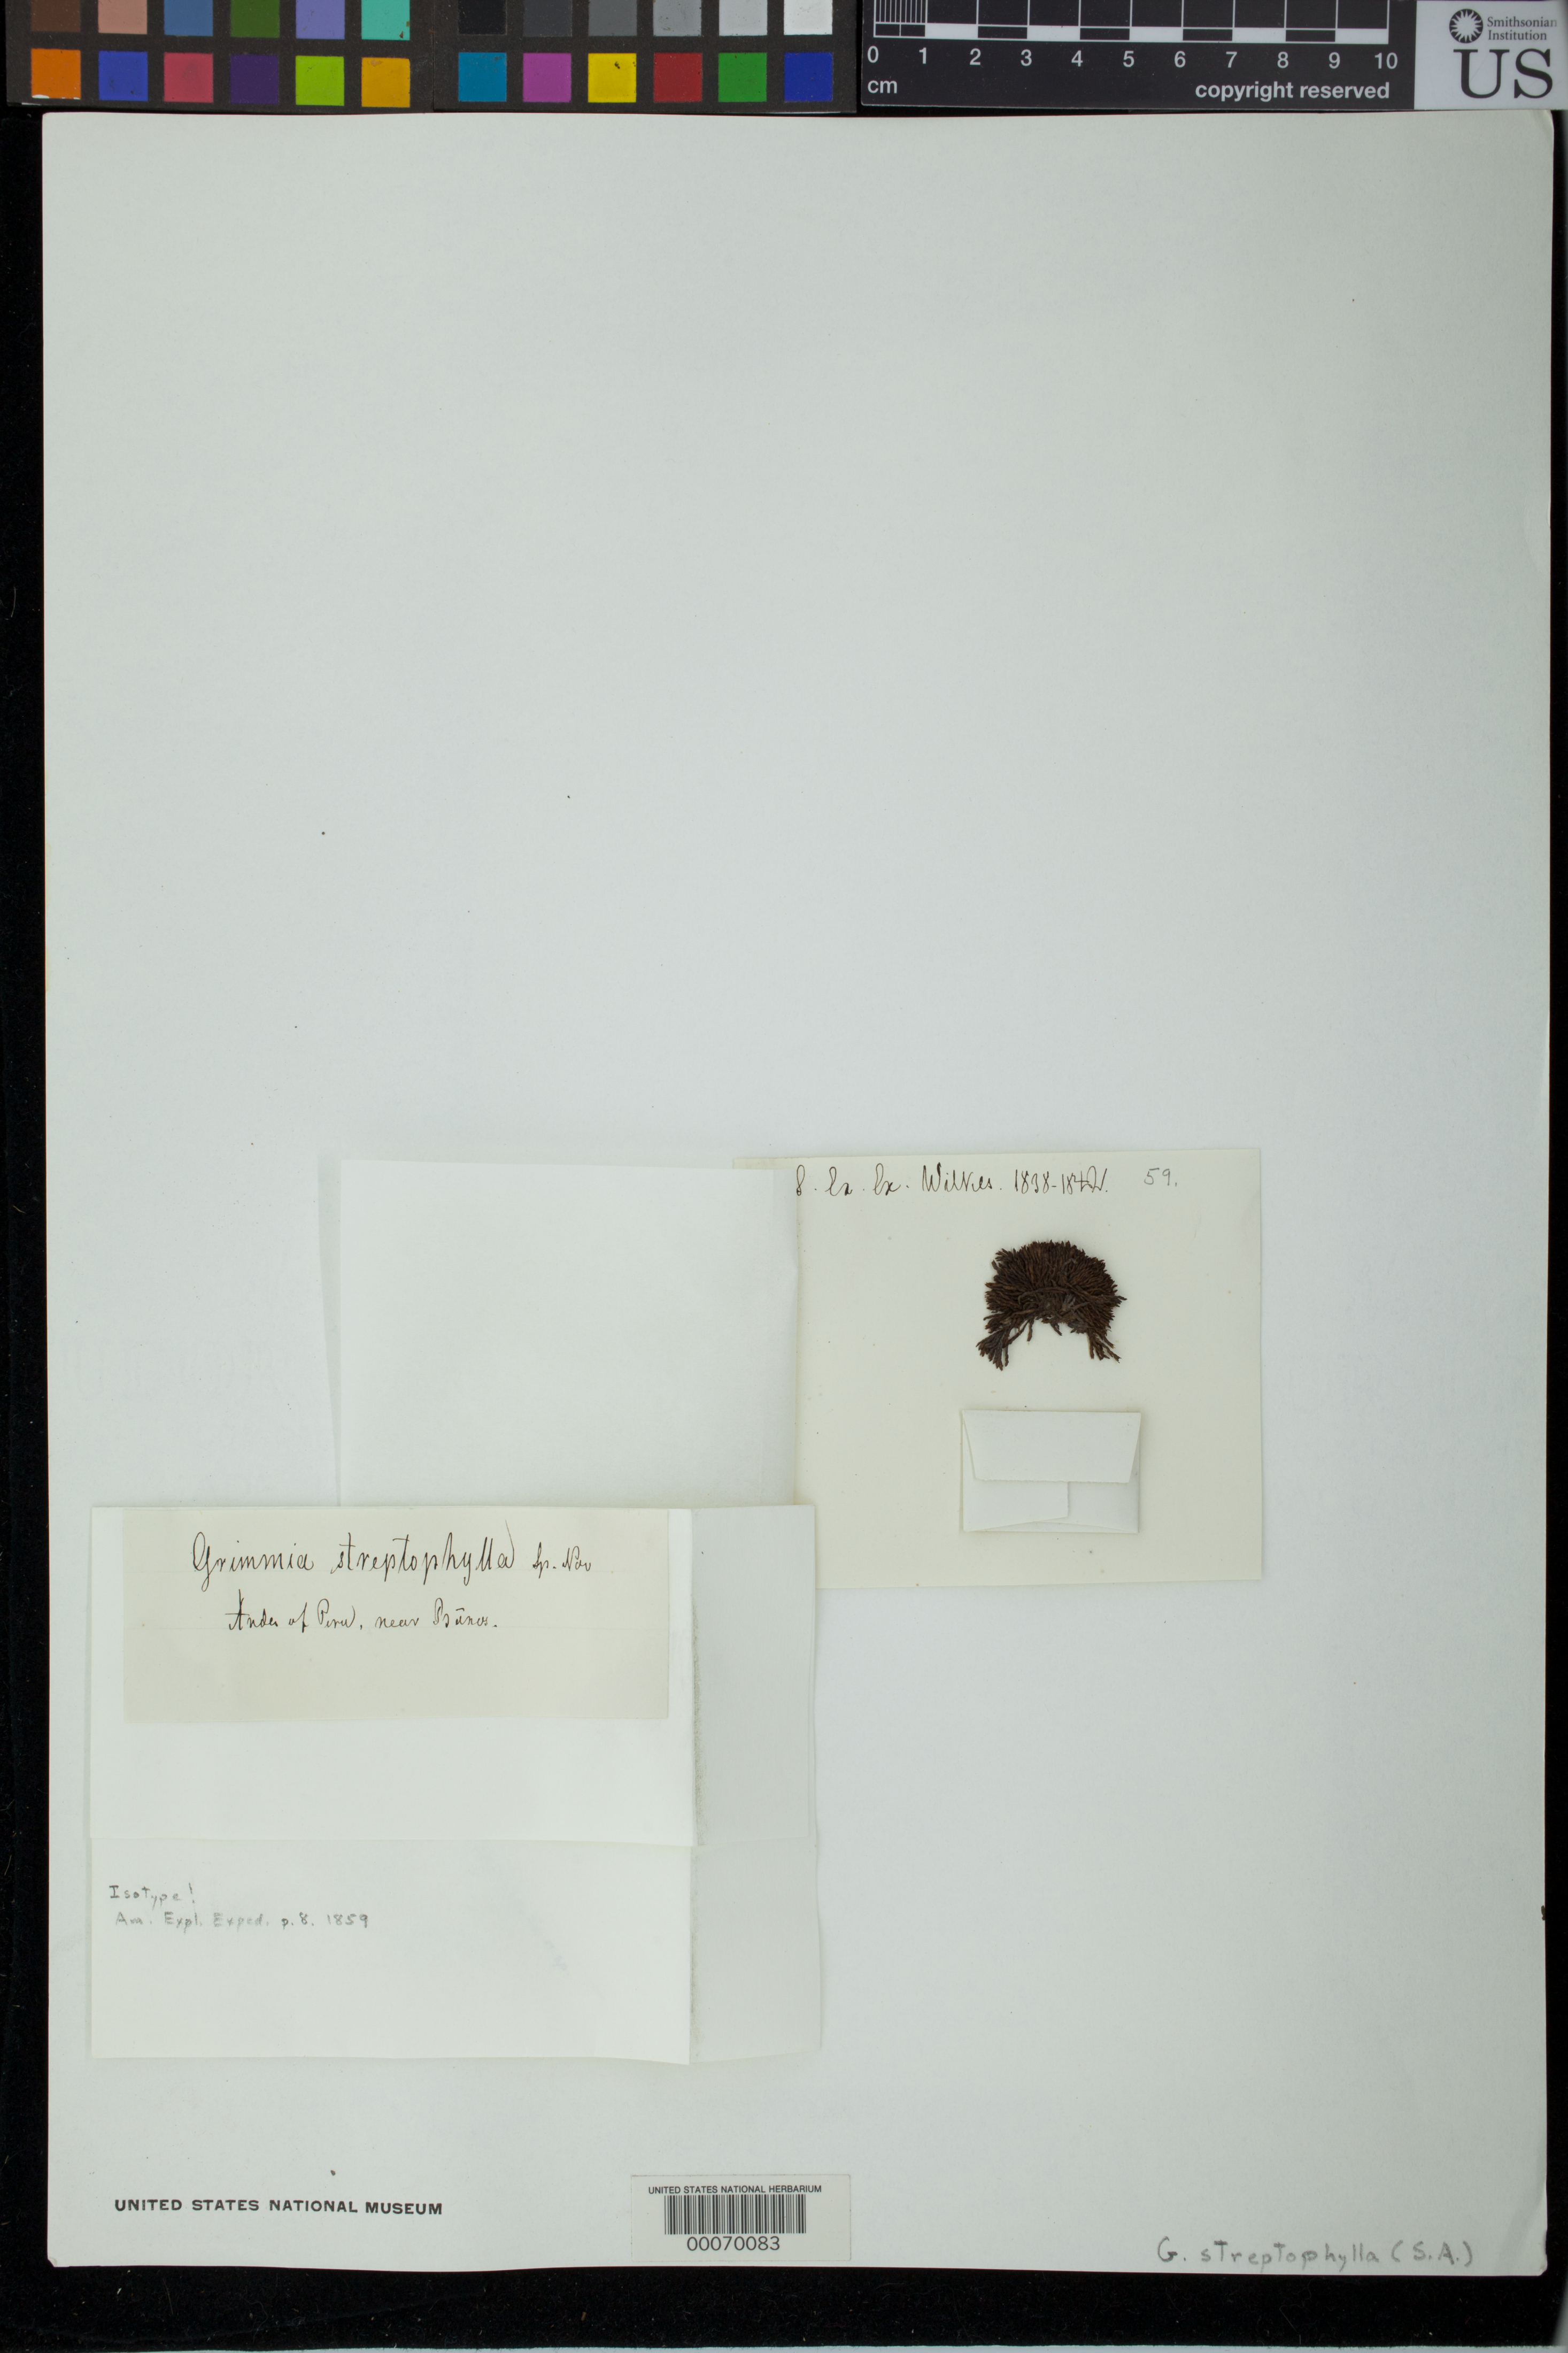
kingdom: Plantae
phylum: Bryophyta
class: Bryopsida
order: Grimmiales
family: Grimmiaceae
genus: Grimmia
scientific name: Grimmia streptophylla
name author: Sull.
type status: Isotype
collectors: Wilkes Explor. Exped.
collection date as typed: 1838 to -- --- 1842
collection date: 1838/1842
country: Peru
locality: Andes Mountains